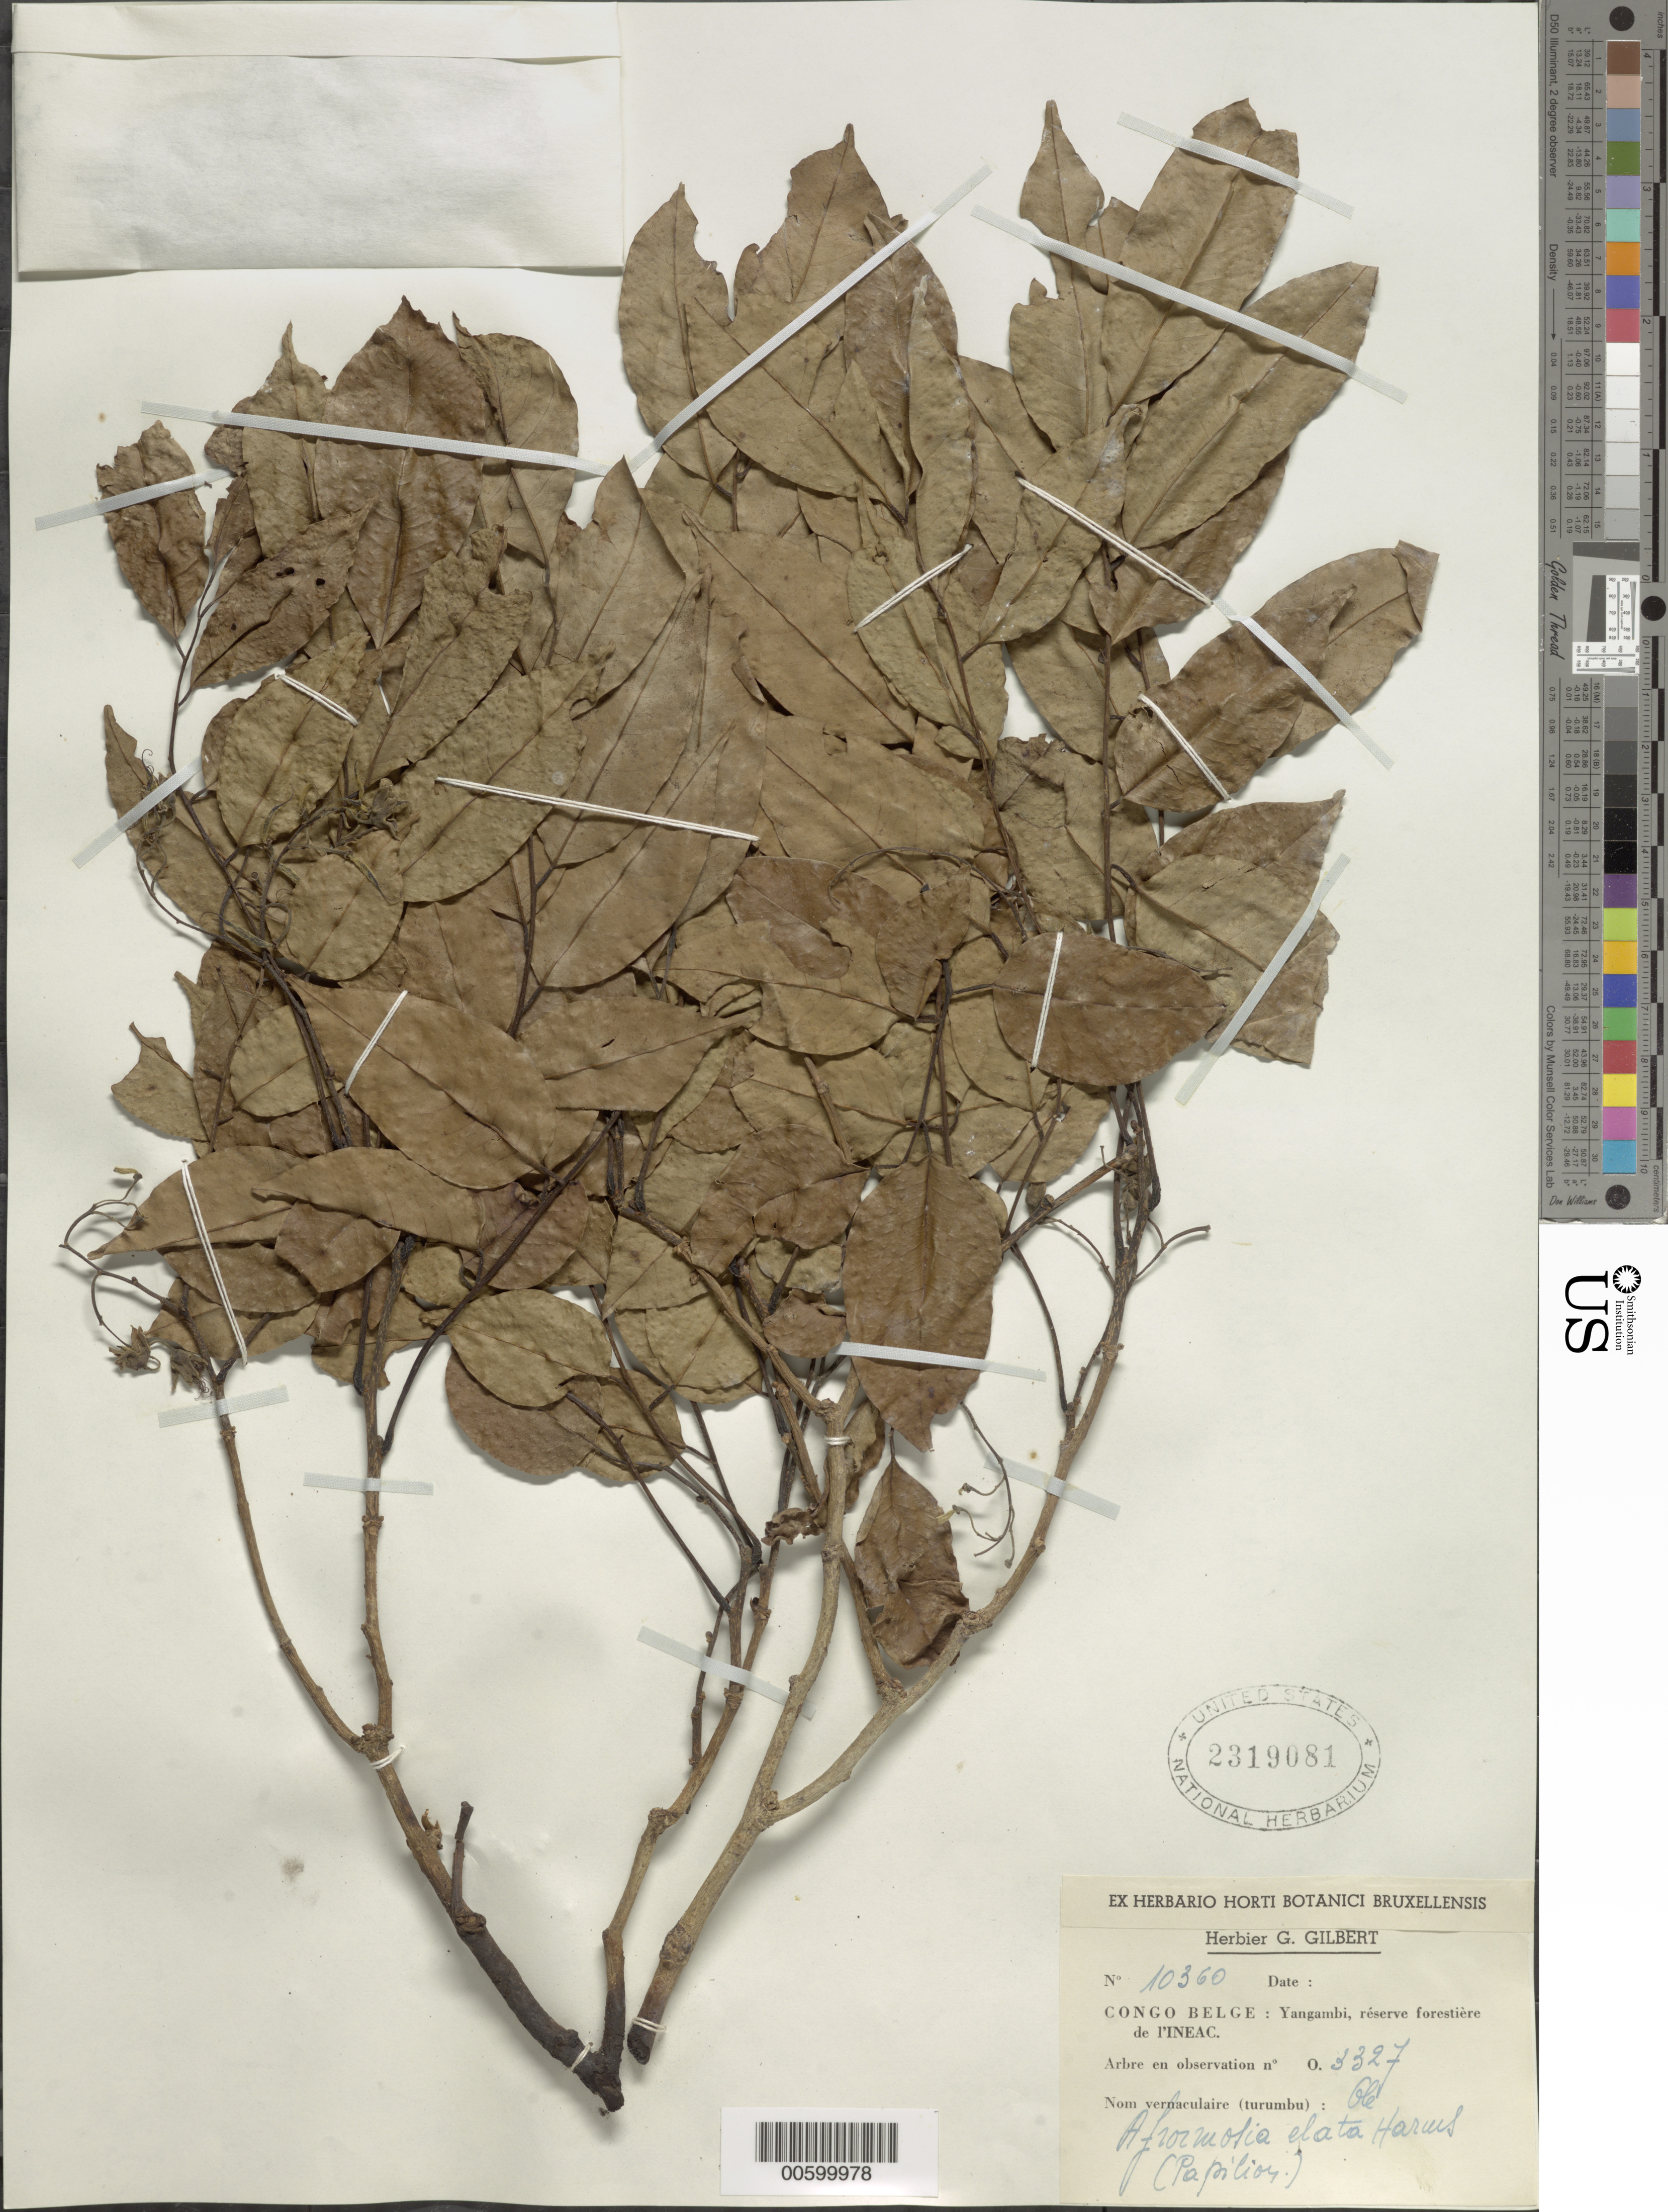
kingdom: Plantae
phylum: Tracheophyta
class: Magnoliopsida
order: Caryophyllales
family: Nepenthaceae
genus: Nepenthes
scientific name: Nepenthes ampullaria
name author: Jack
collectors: G. Gilbert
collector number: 10360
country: Congo, Democratic Republic of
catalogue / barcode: US 2319081